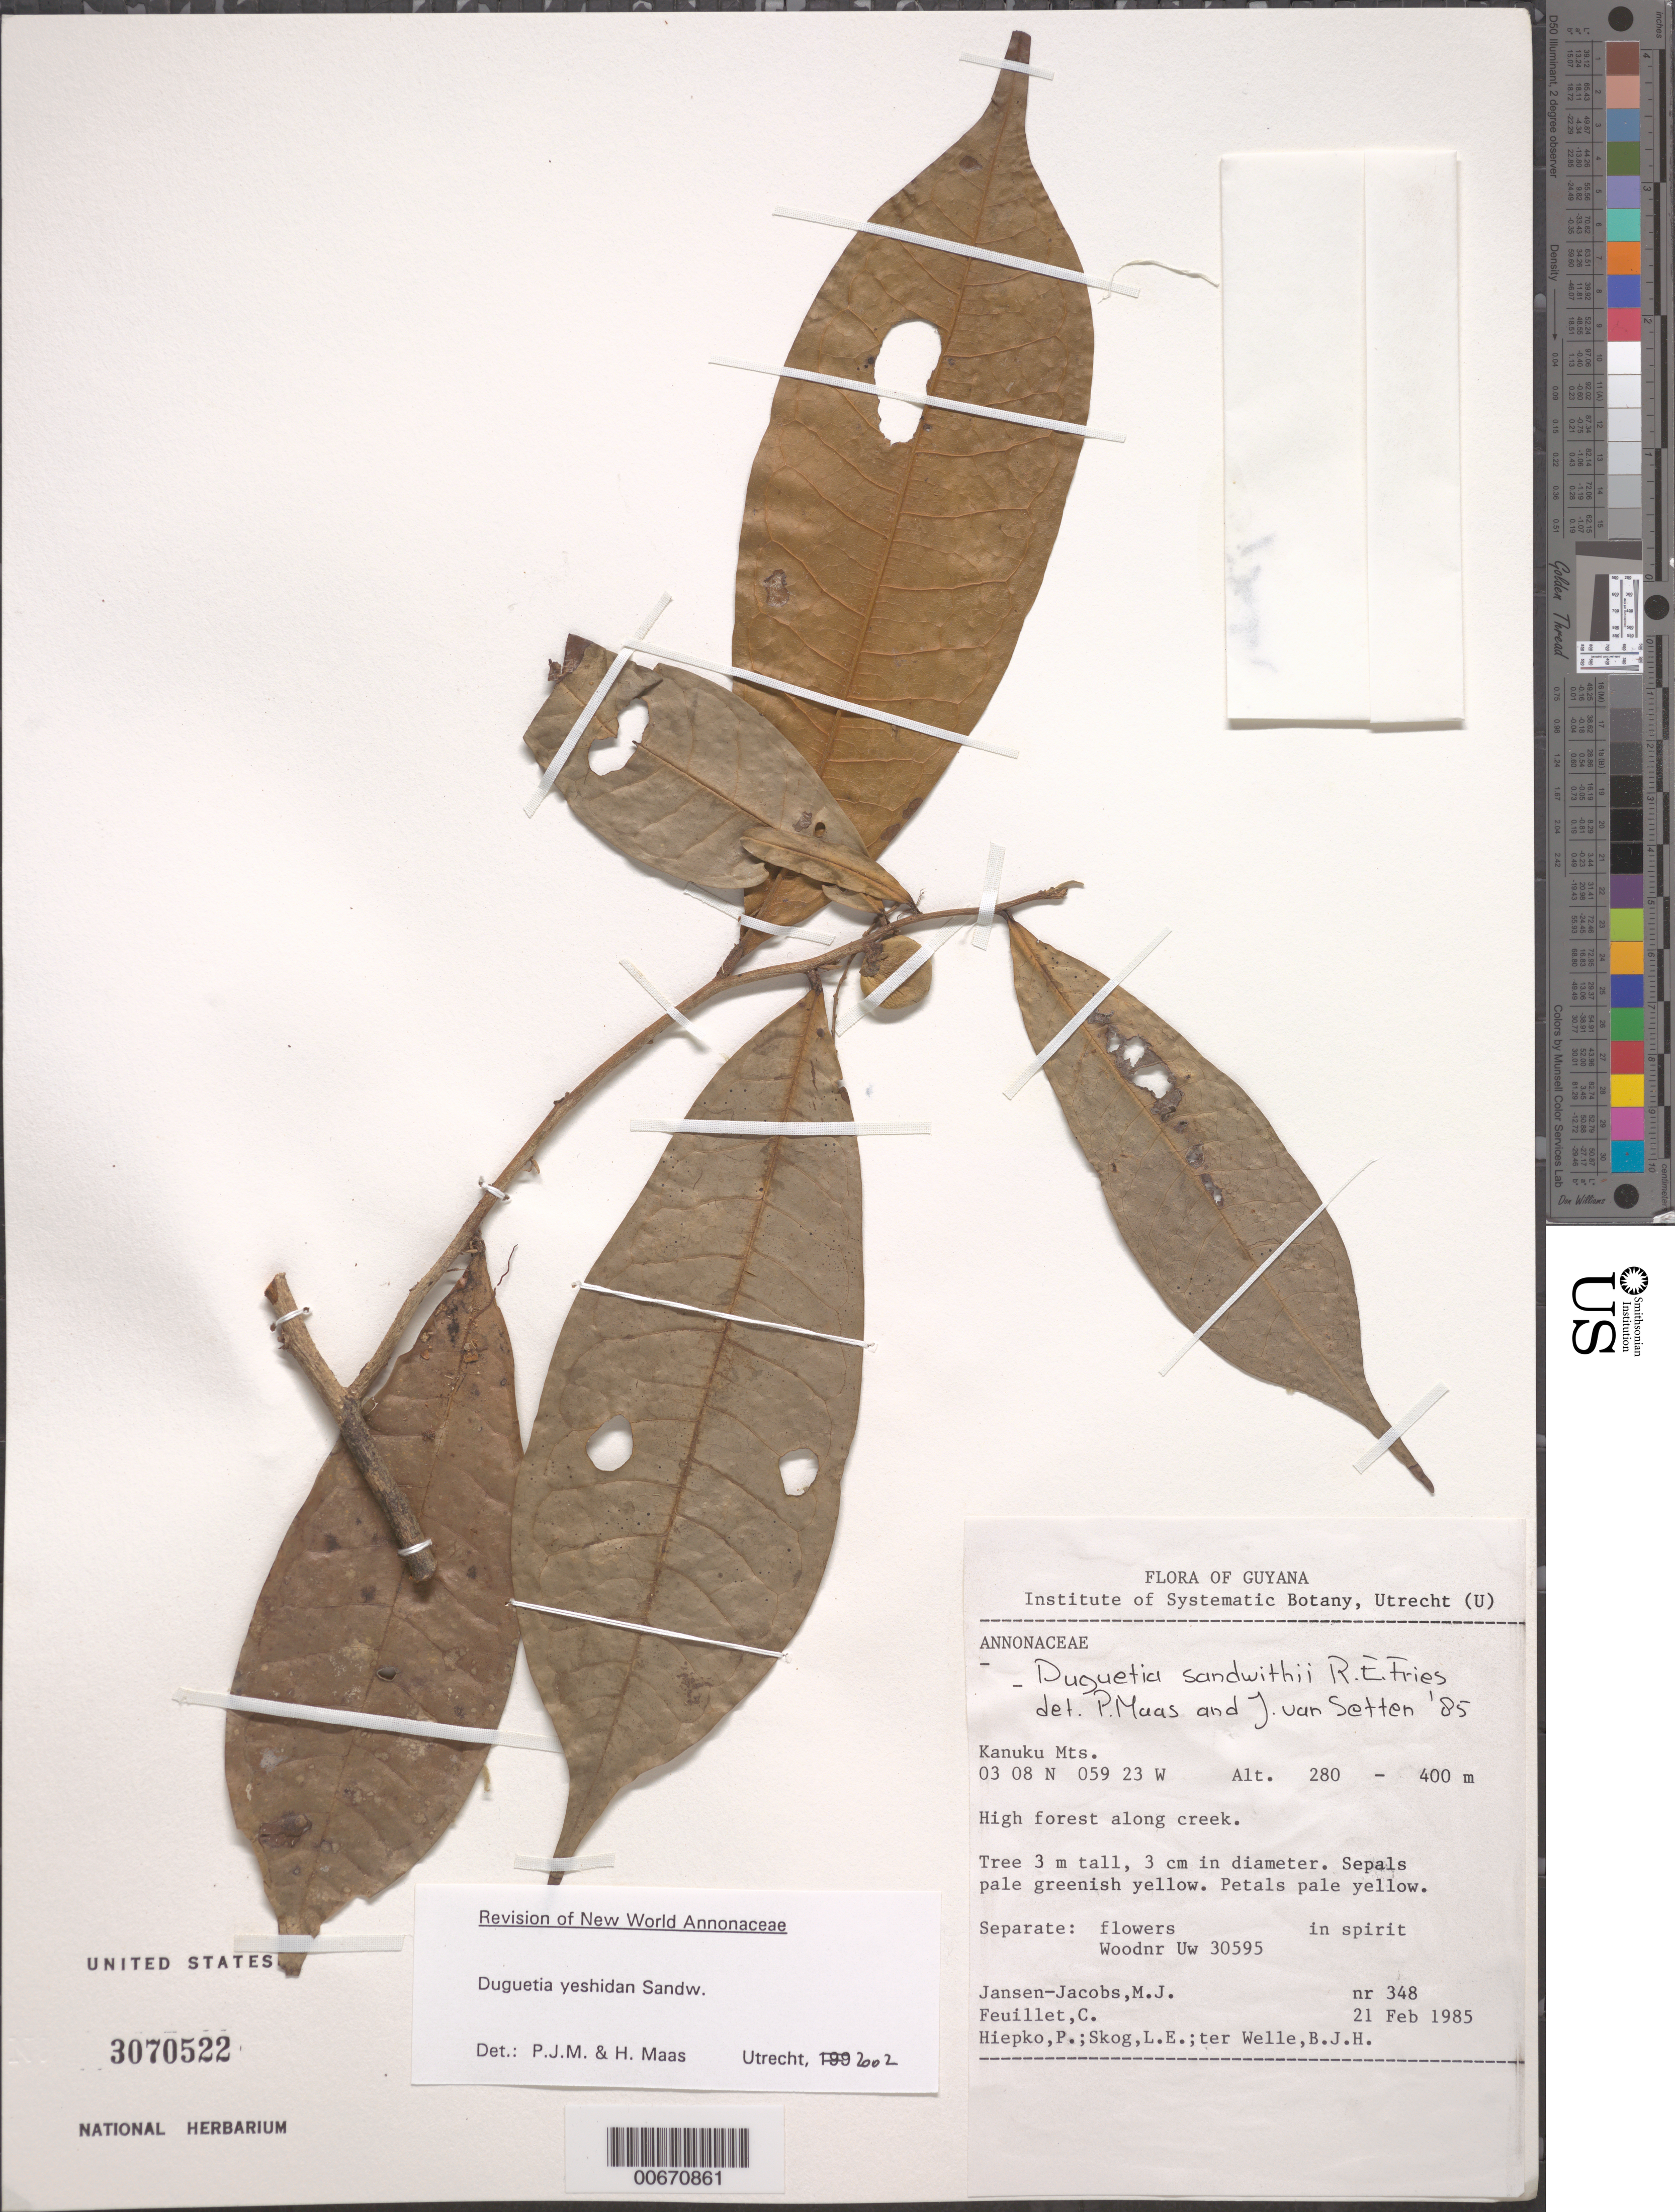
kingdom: Plantae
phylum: Tracheophyta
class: Magnoliopsida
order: Magnoliales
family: Annonaceae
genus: Duguetia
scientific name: Duguetia yeshidan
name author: Sandwith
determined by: Maas, Paul J.; Maas, H.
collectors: M. J. Jansen-Jacobs, C. Feuillet, P. H. Hiepko, L. E. Skog & B. Welle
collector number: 348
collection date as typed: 21-Feb-85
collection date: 1985-02-21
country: Guyana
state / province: U. Takutu-U. Essequibo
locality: Kanuku Mts.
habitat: High forest along creek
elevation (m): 280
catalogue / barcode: US 3070522